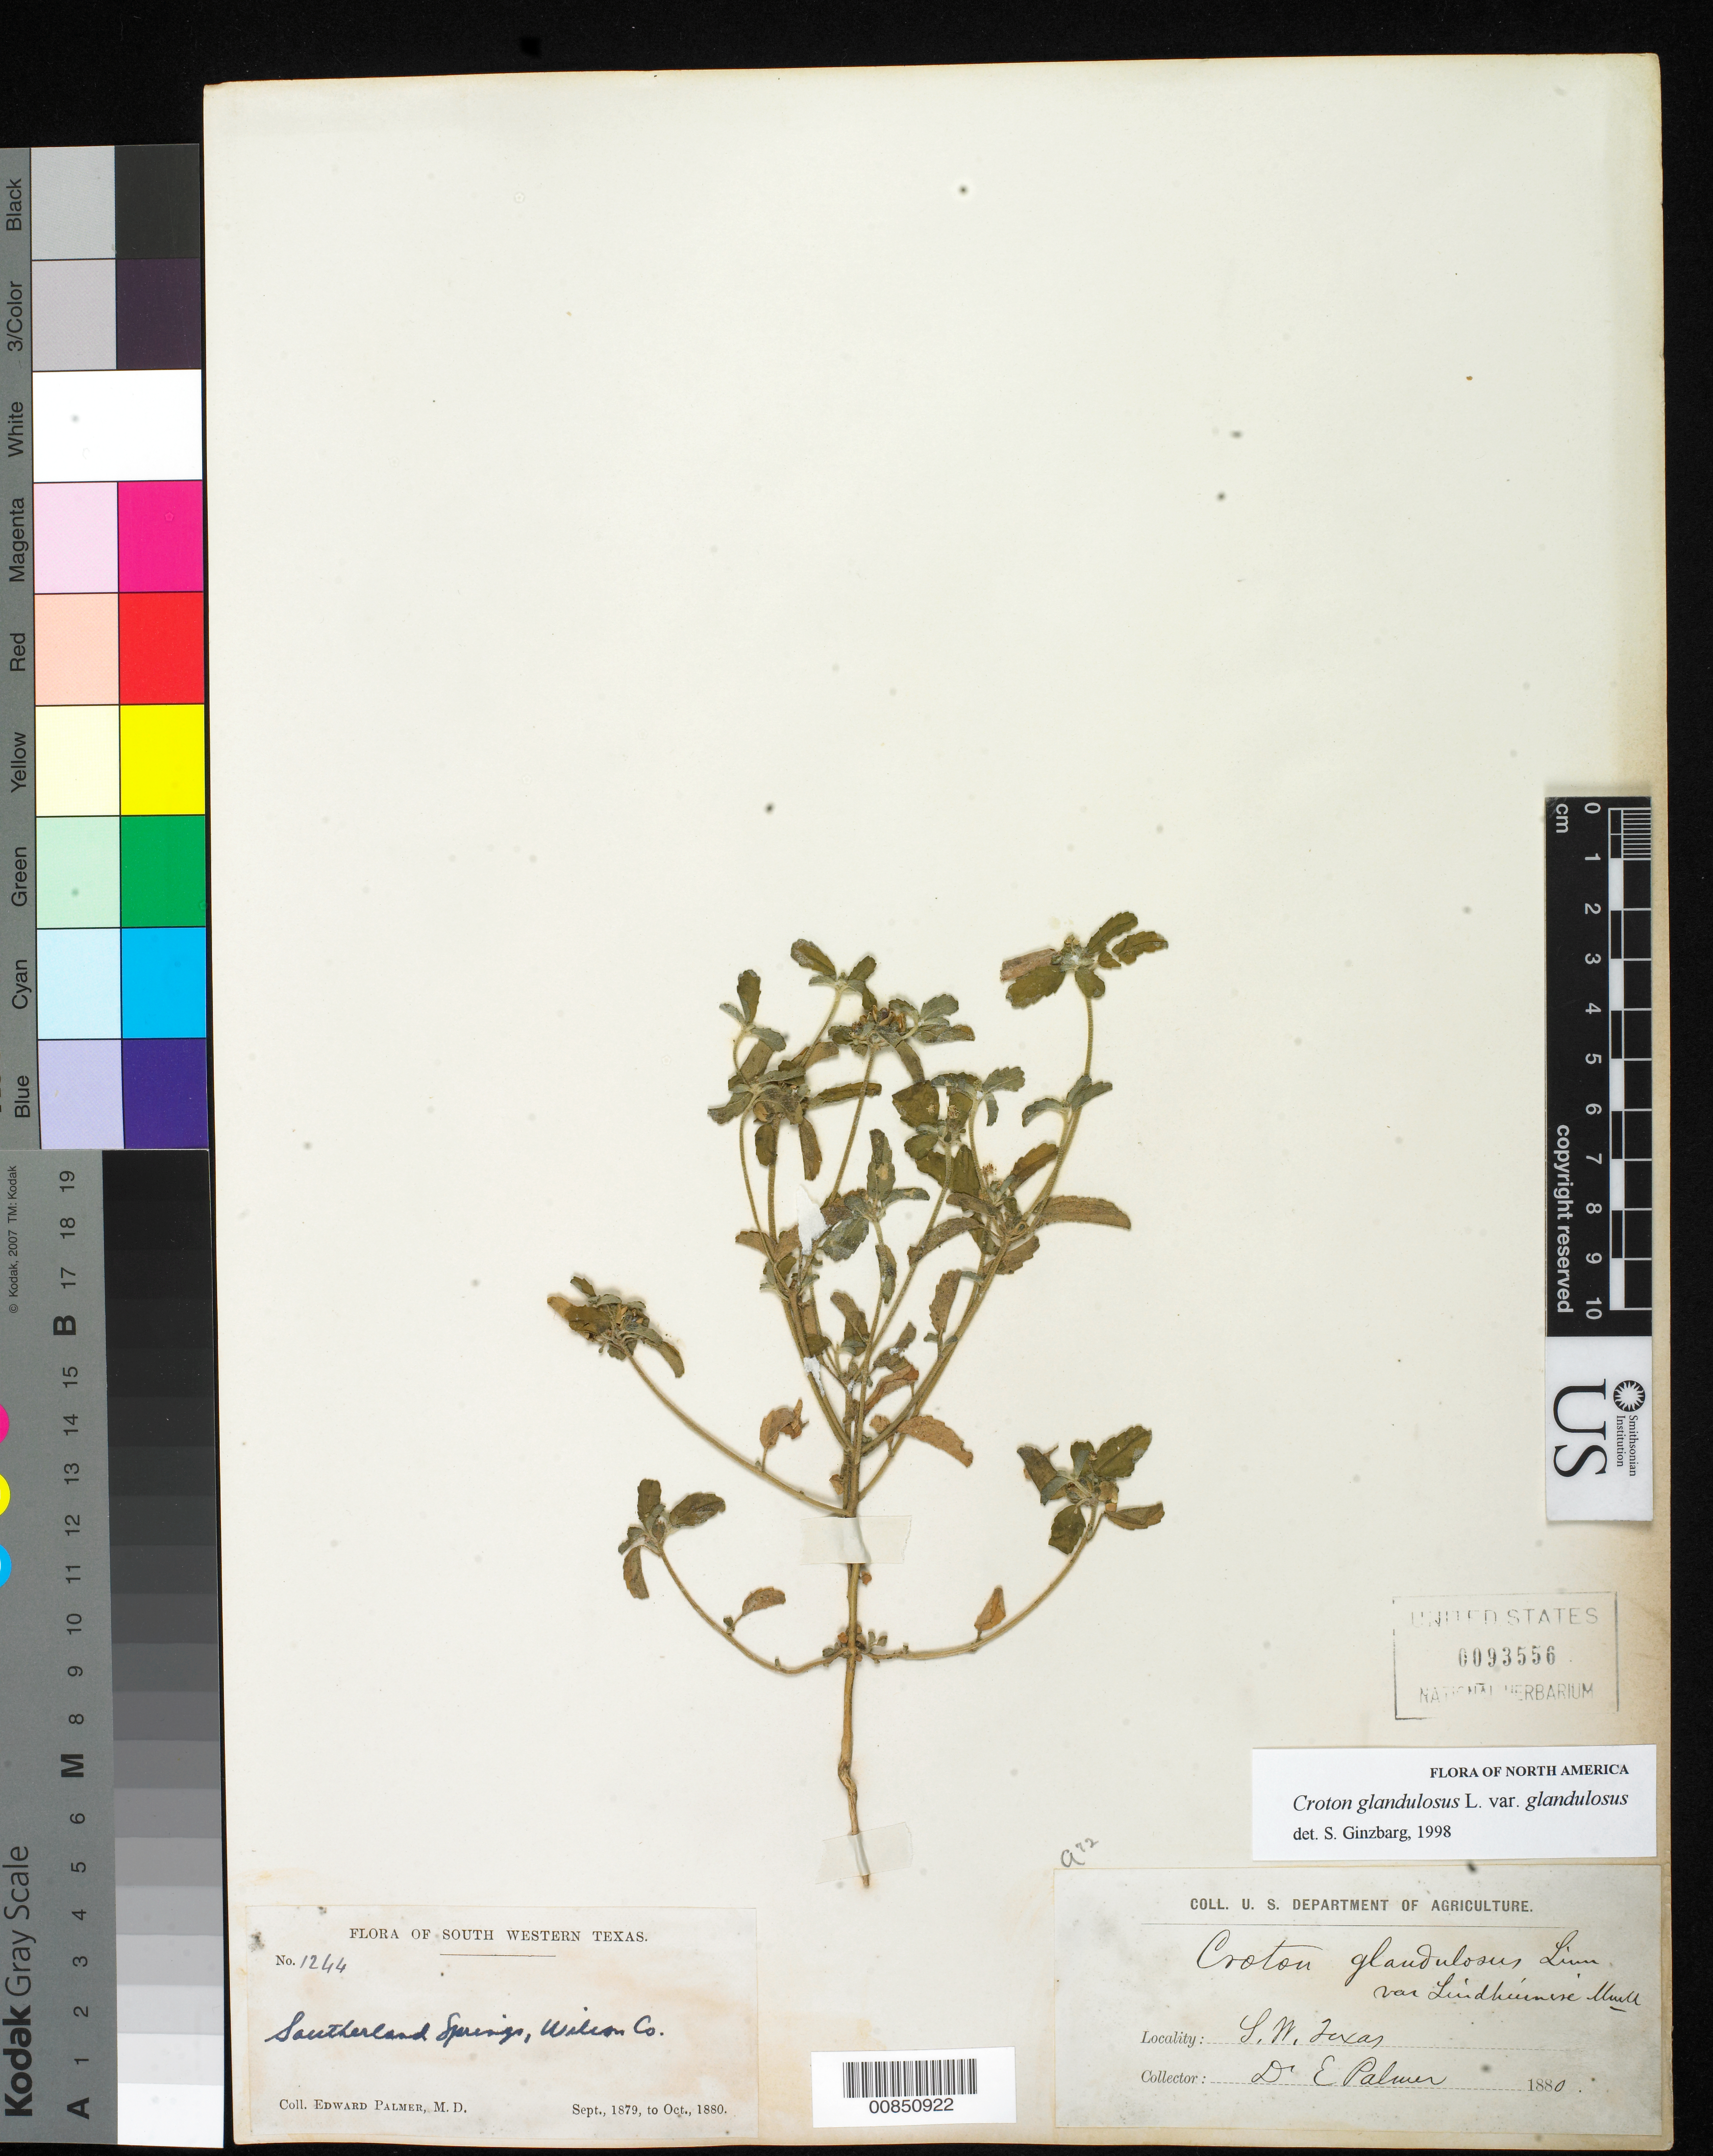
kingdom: Plantae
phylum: Tracheophyta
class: Magnoliopsida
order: Malpighiales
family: Euphorbiaceae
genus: Croton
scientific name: Croton glandulosus var. glandulosus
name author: L.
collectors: E. Palmer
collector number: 1244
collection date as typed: Sep 1879 to -- Oct 1880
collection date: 1879-09/1880-10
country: United States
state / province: Texas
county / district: Wilson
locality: Southerland Springs, Wilson County, Texas.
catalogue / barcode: US 93556